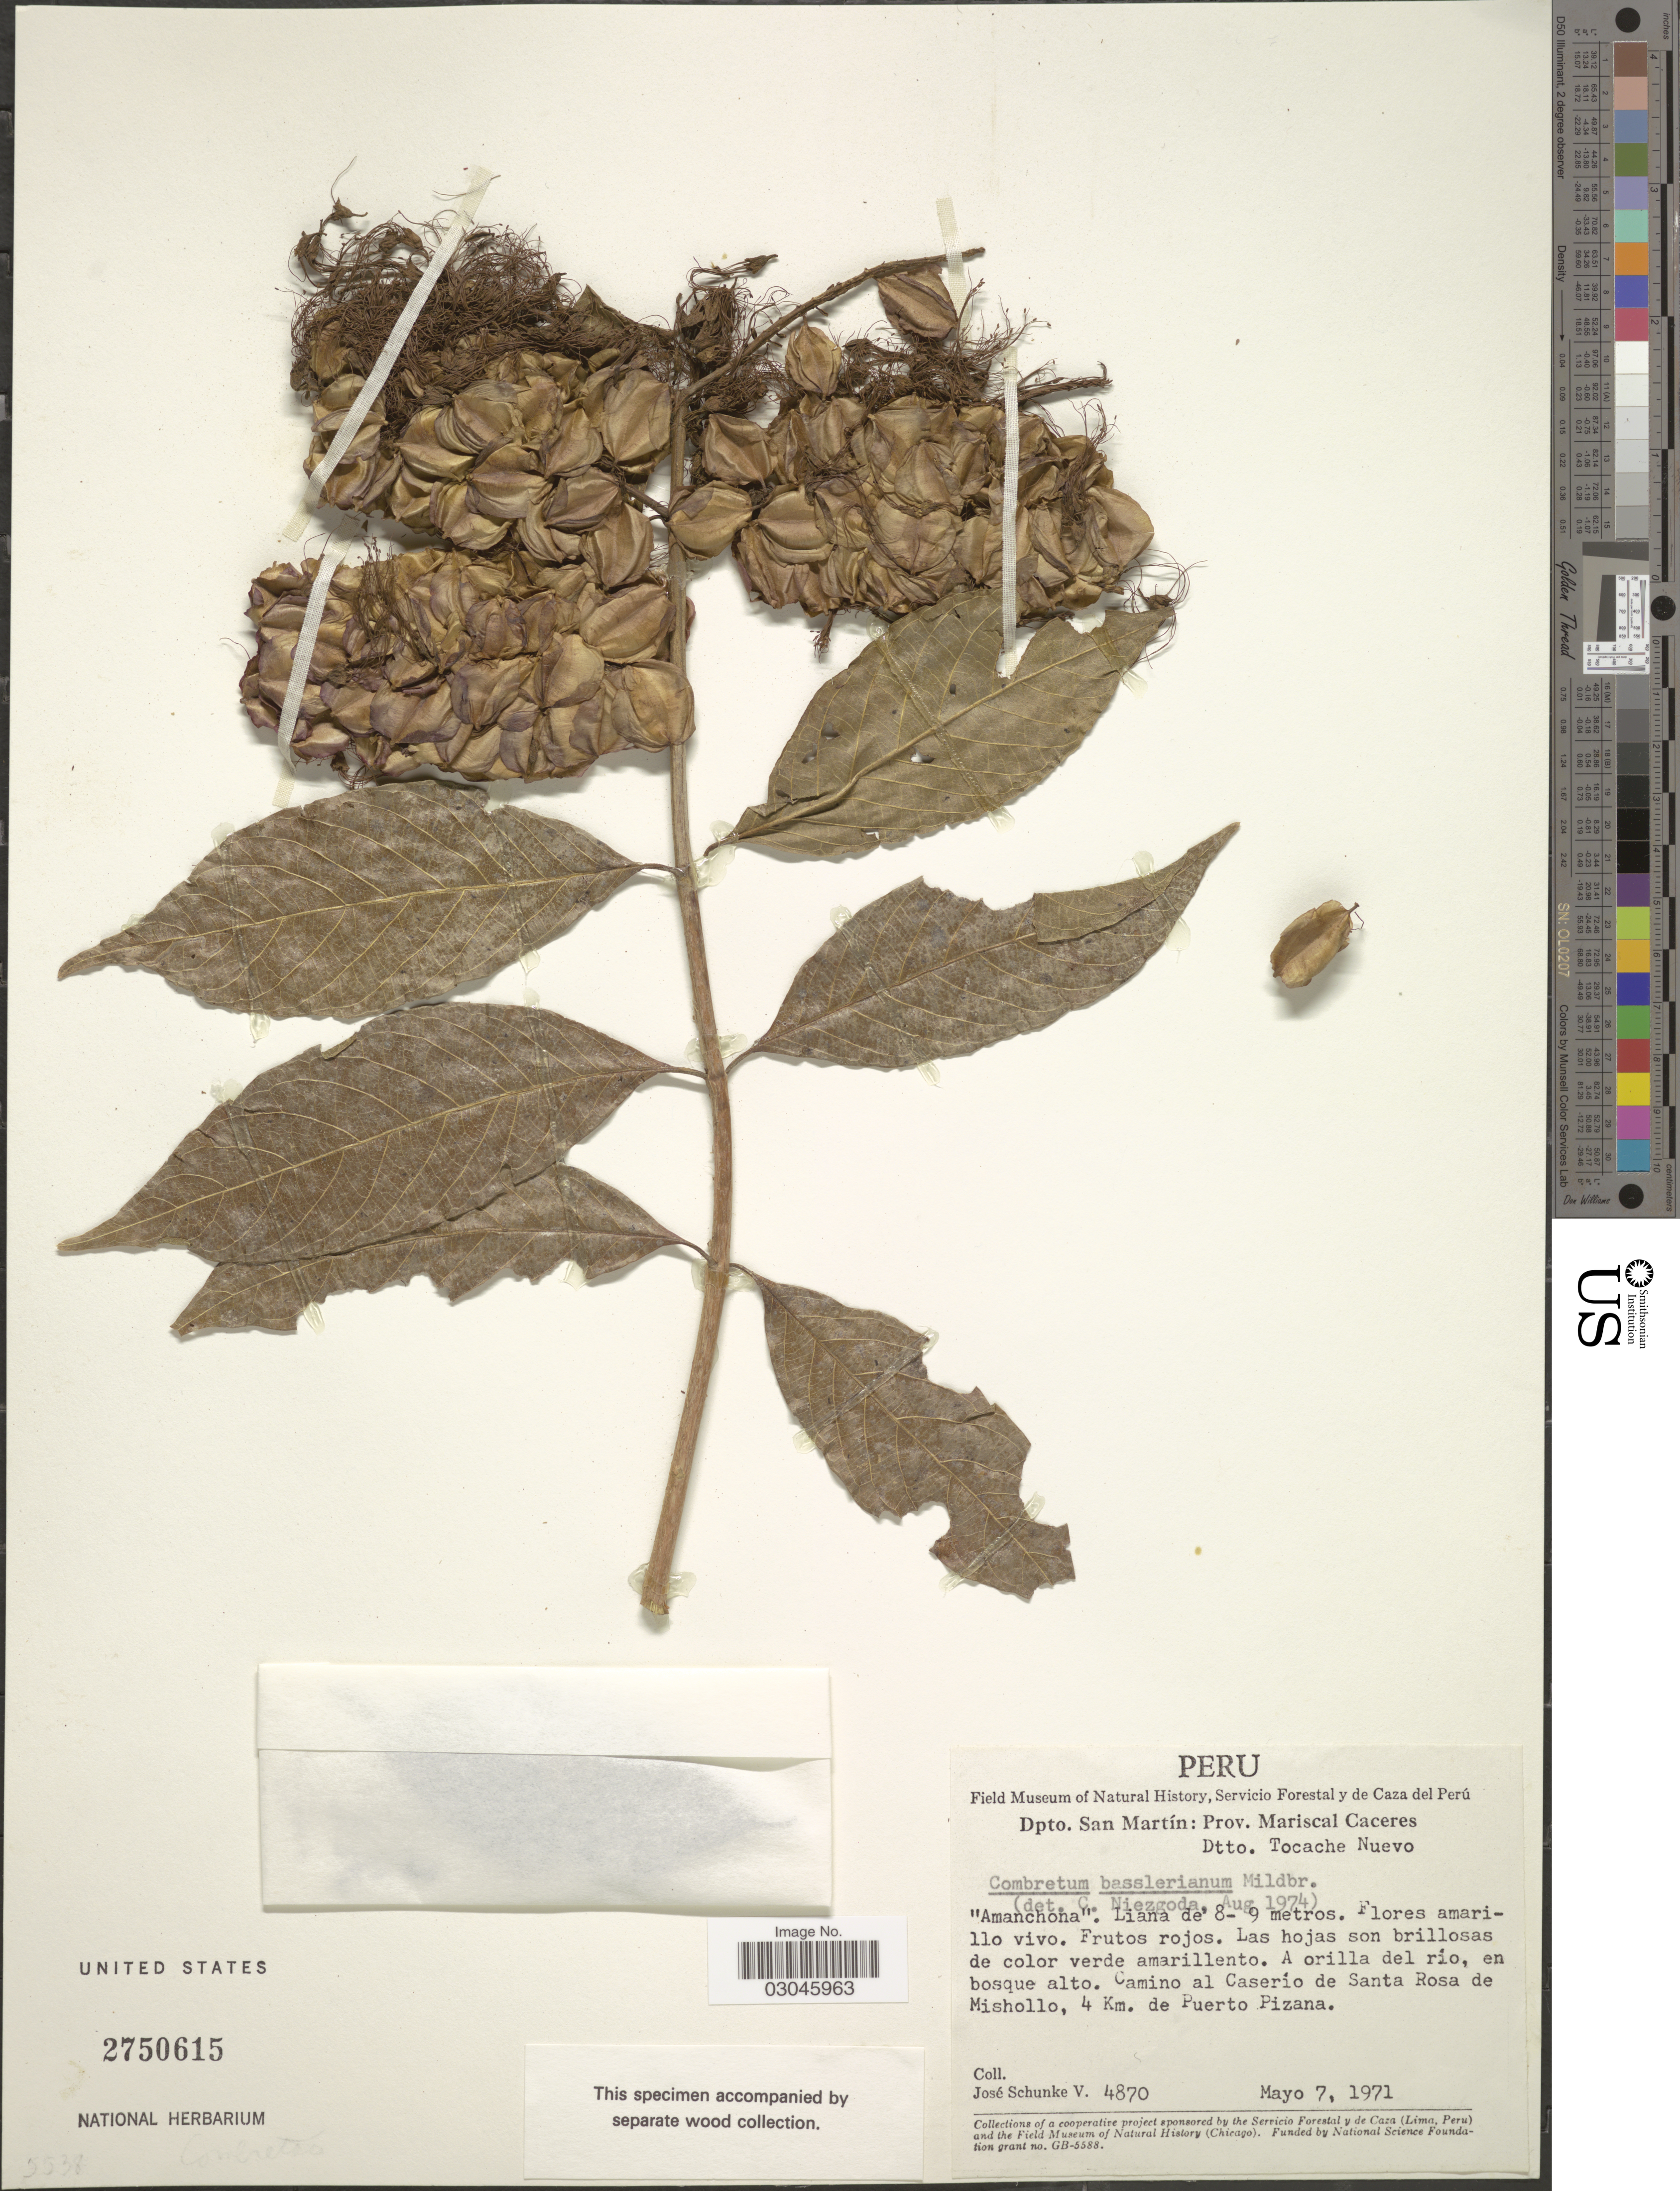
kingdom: Plantae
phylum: Tracheophyta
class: Magnoliopsida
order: Myrtales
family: Combretaceae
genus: Combretum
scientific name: Combretum basslerianum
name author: Mildbr.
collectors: J. Schunke Vigo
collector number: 4870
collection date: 1971-05-07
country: Peru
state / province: San Martín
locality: Dpto. San Martín: Prov. Mariscal Caceres. Dtto. Tocache Nuevo. Camino al Caserío de Santa Rosa de Mishollo, 4 Km. de Puerto Pizana.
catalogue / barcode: US 2750615